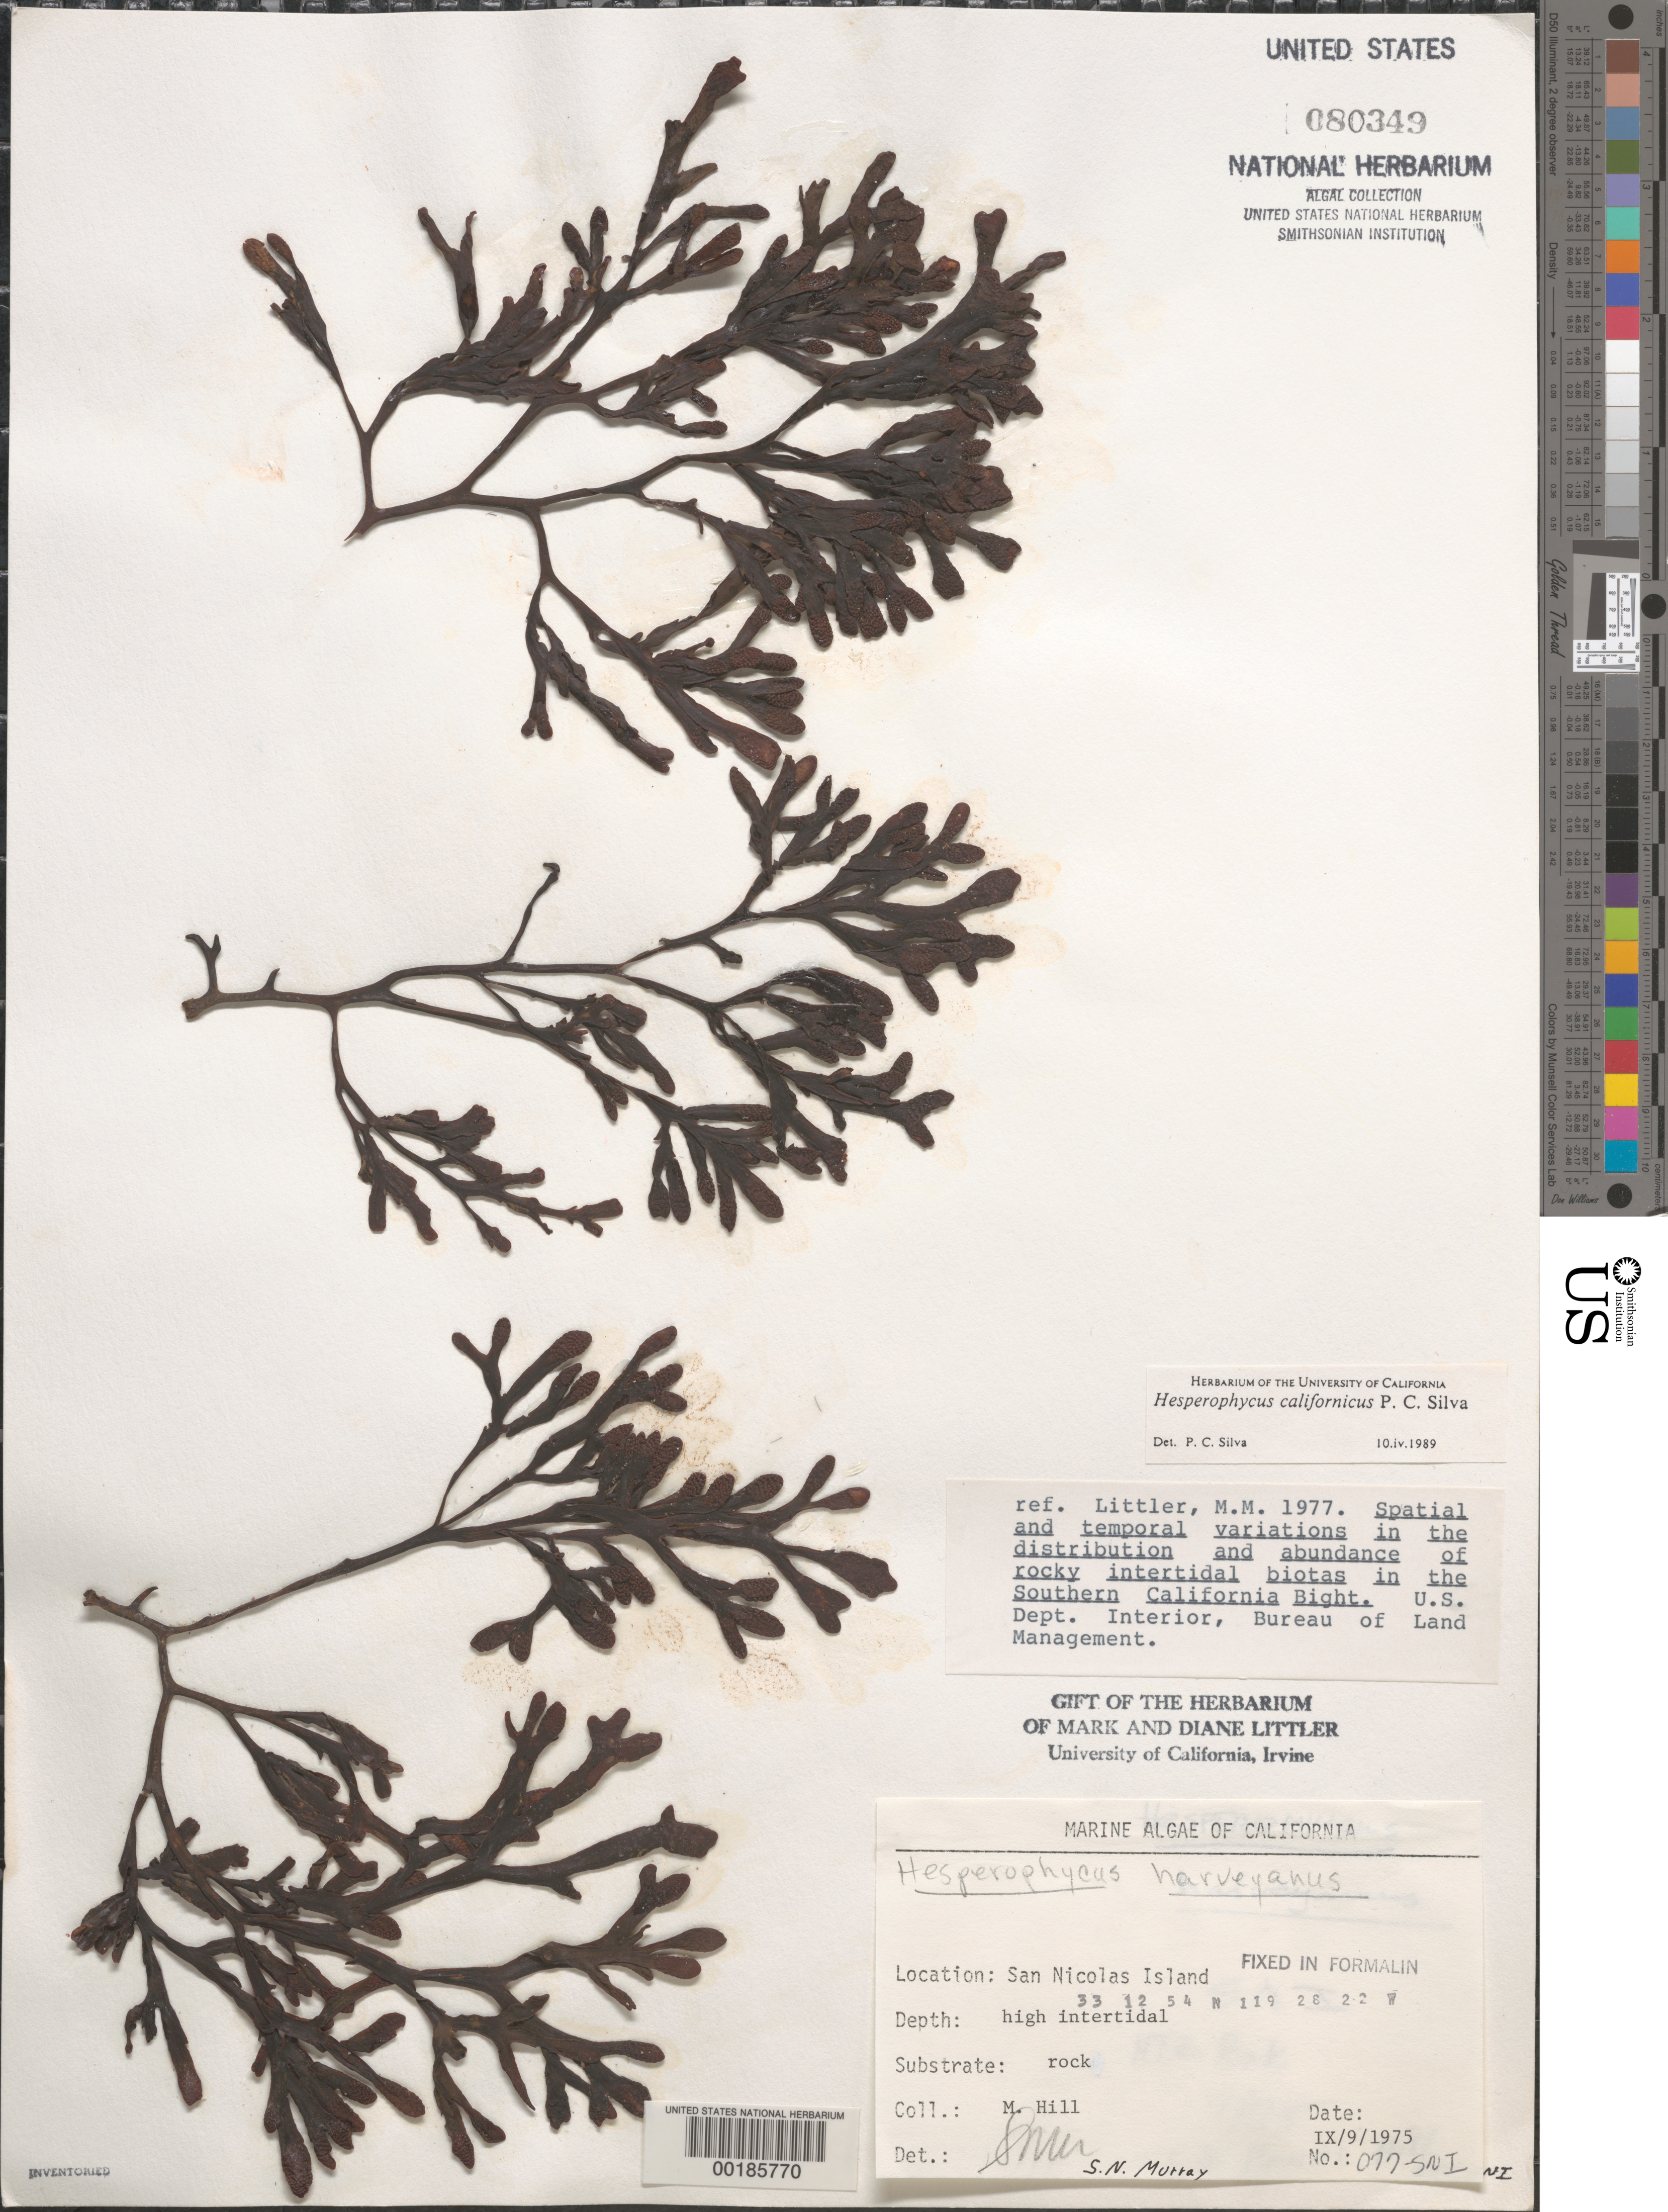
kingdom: Chromista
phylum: Ochrophyta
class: Phaeophyceae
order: Fucales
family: Fucaceae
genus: Hesperophycus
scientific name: Hesperophycus californicus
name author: P.C. Silva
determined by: Silva, P. C.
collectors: M. Hill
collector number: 077-sni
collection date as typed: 09 Sep 1975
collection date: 1975-09-09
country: United States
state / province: California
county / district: Ventura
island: San Nicolas Island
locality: Dutch Harbor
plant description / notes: BLM-SOCALBIGHT Rocky Intertidal Survey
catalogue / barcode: US 80349